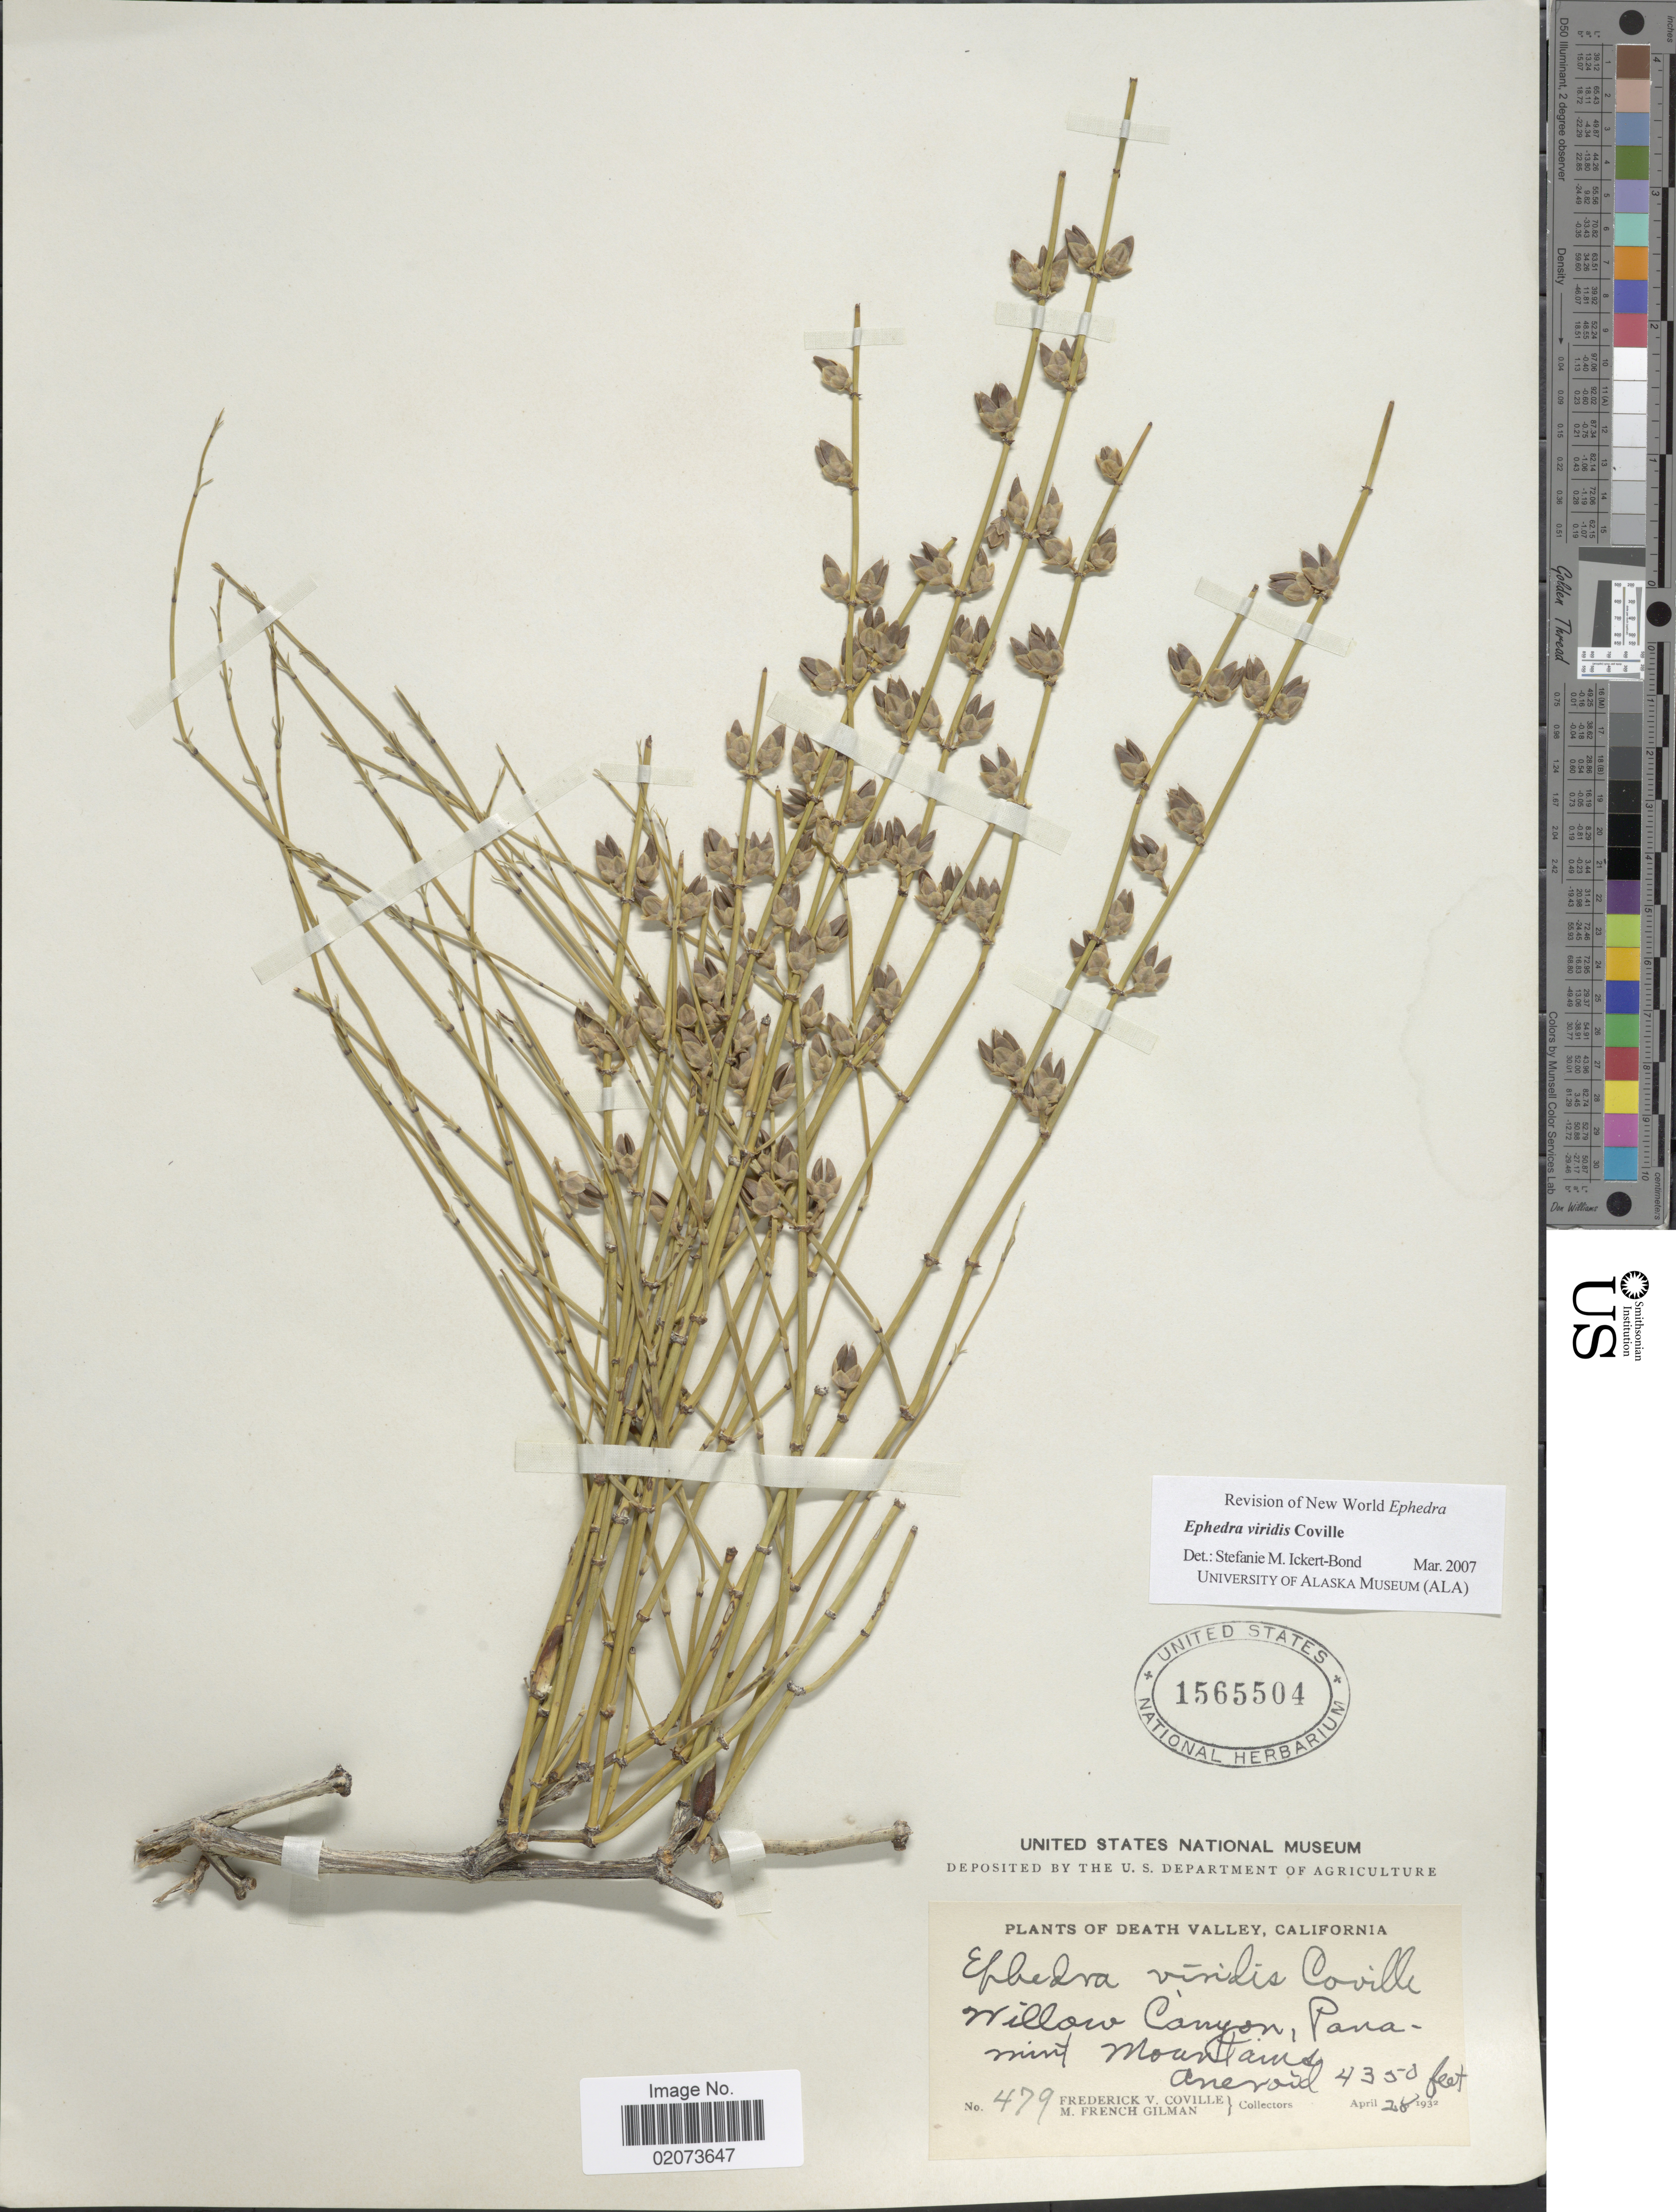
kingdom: Plantae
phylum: Tracheophyta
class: Gnetopsida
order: Ephedrales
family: Ephedraceae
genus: Ephedra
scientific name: Ephedra viridis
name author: Coville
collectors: F. V. Coville & M. F. Gilman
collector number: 479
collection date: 1932-04-28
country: United States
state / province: California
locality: Willow Canyon, Panamint Mountains, Aneroid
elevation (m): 1326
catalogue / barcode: US 1565504